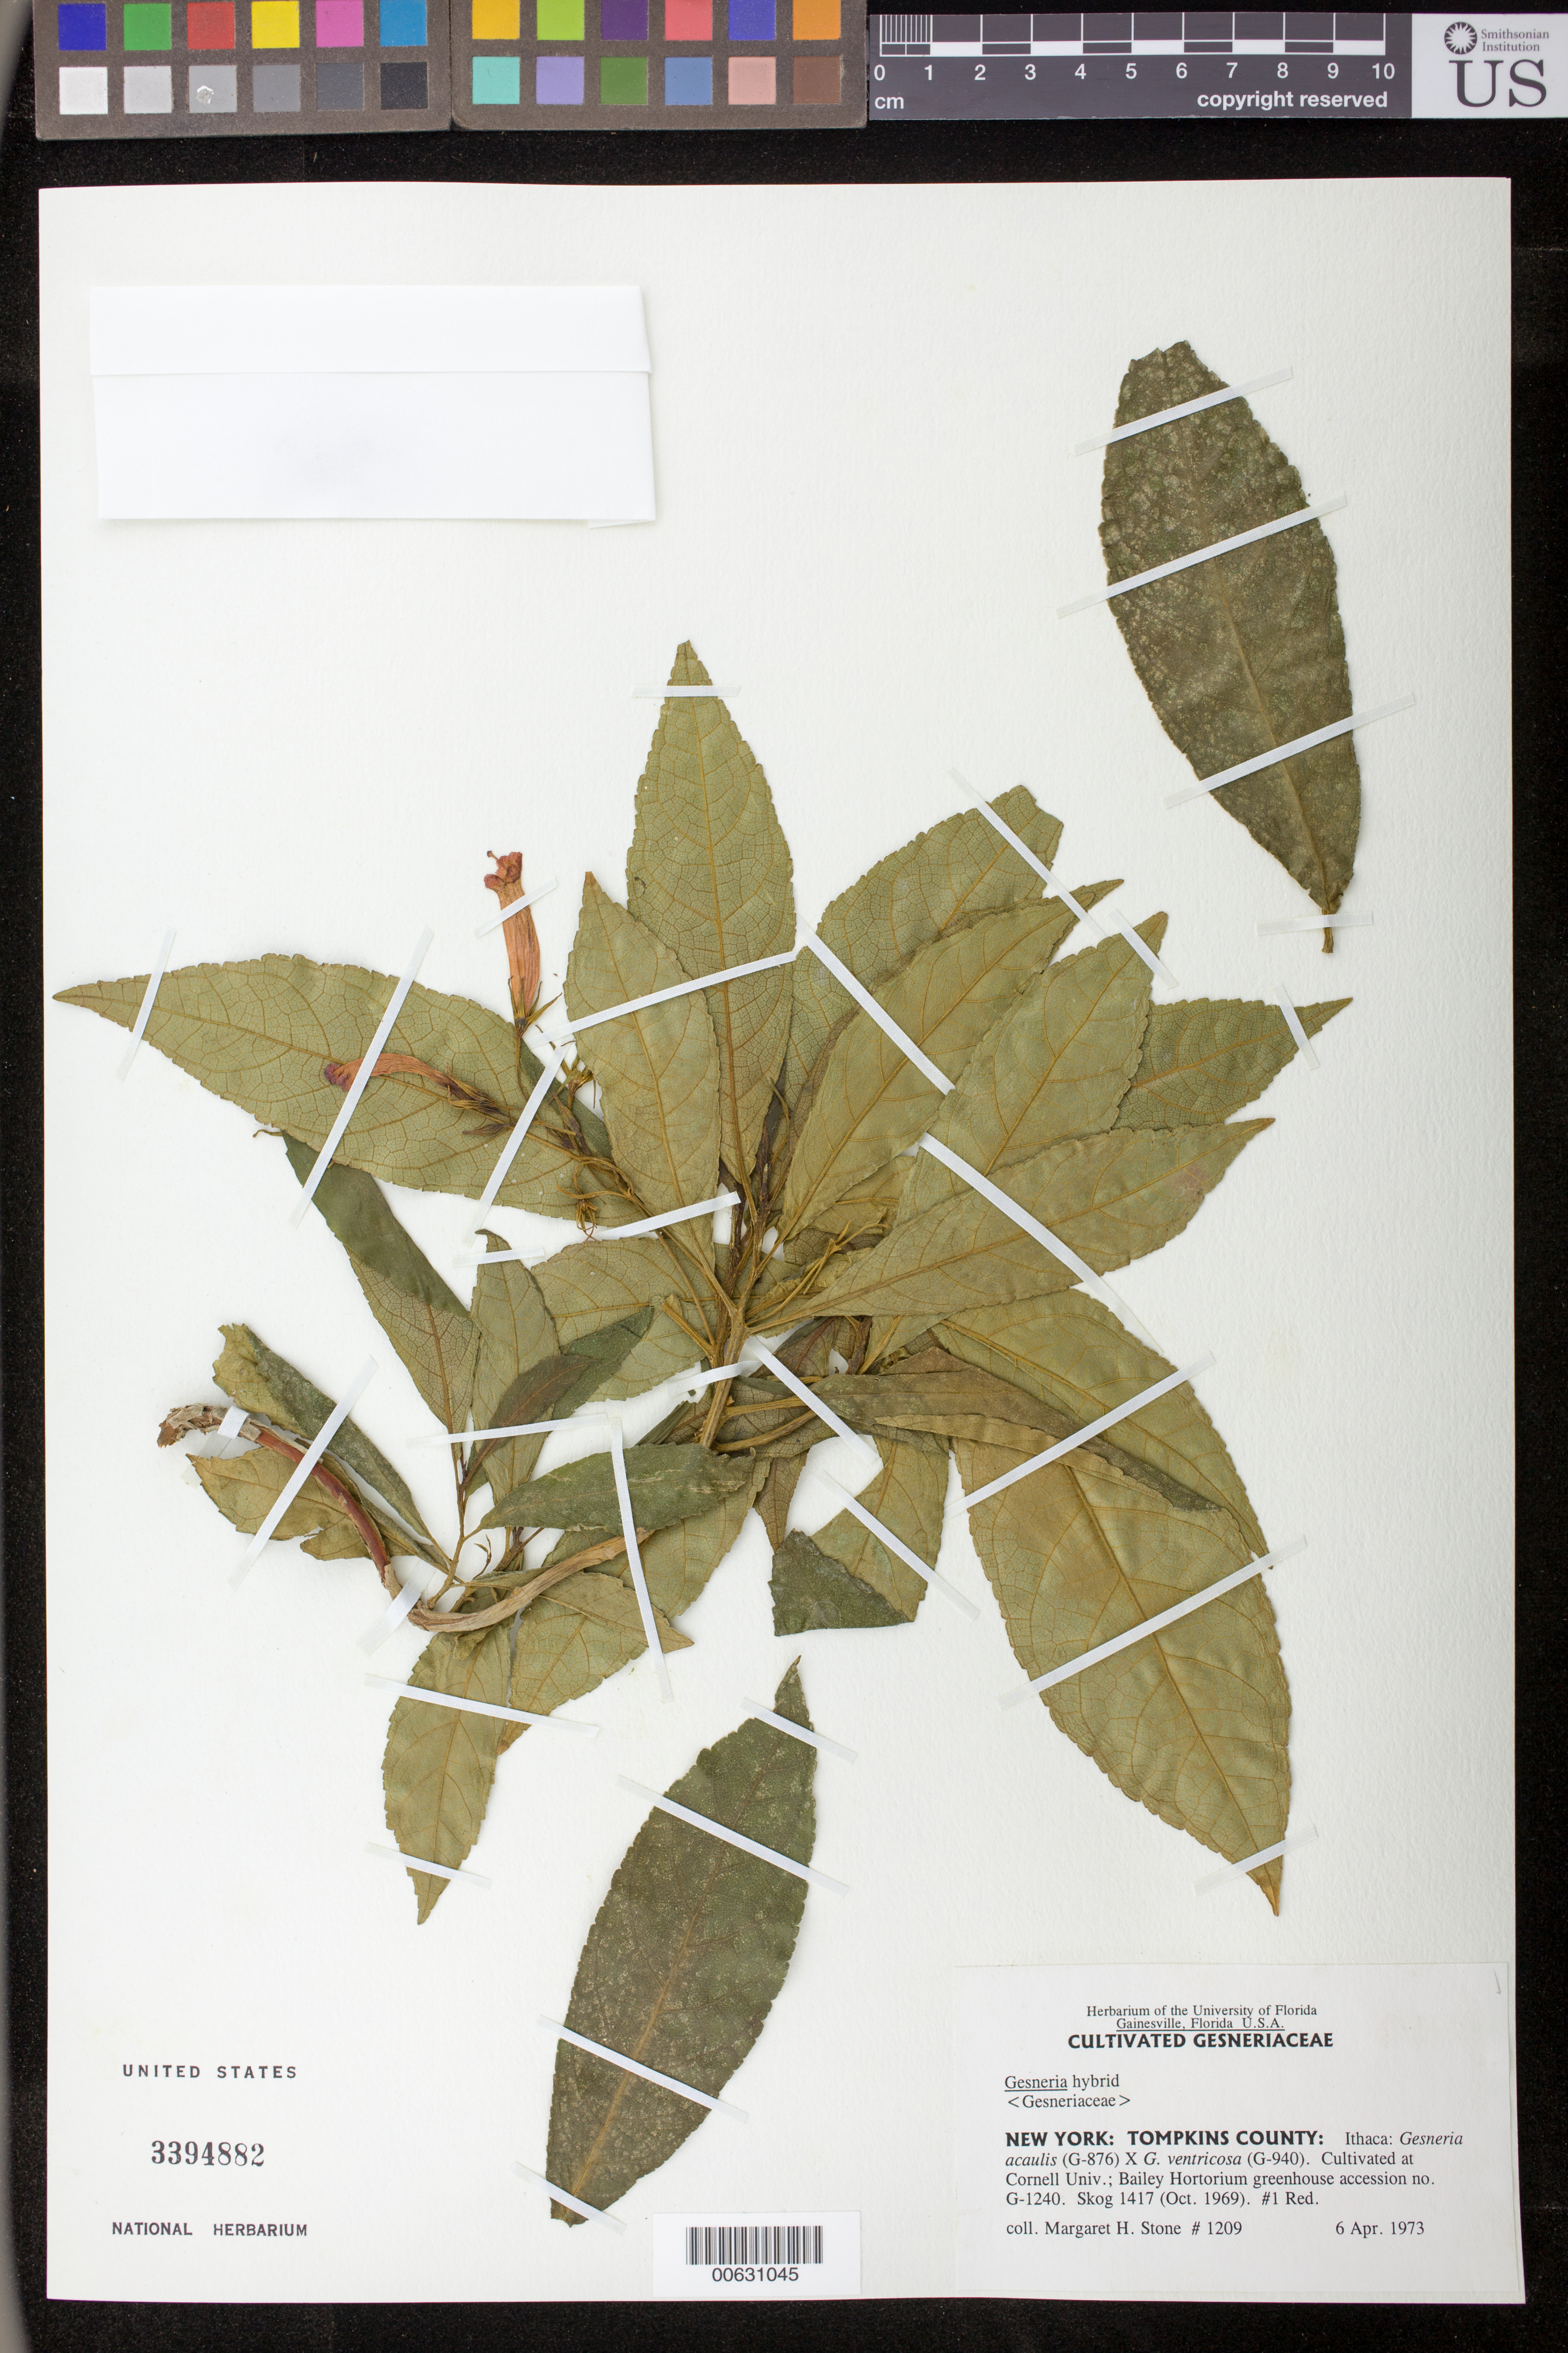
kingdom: Plantae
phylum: Tracheophyta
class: Magnoliopsida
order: Lamiales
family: Gesneriaceae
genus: Gesneria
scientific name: Gesneria hybrid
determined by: Skog, Laurence E.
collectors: M. Stone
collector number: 1209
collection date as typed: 06 Apr 1973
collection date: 1973-04-06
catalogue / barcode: US 3394882